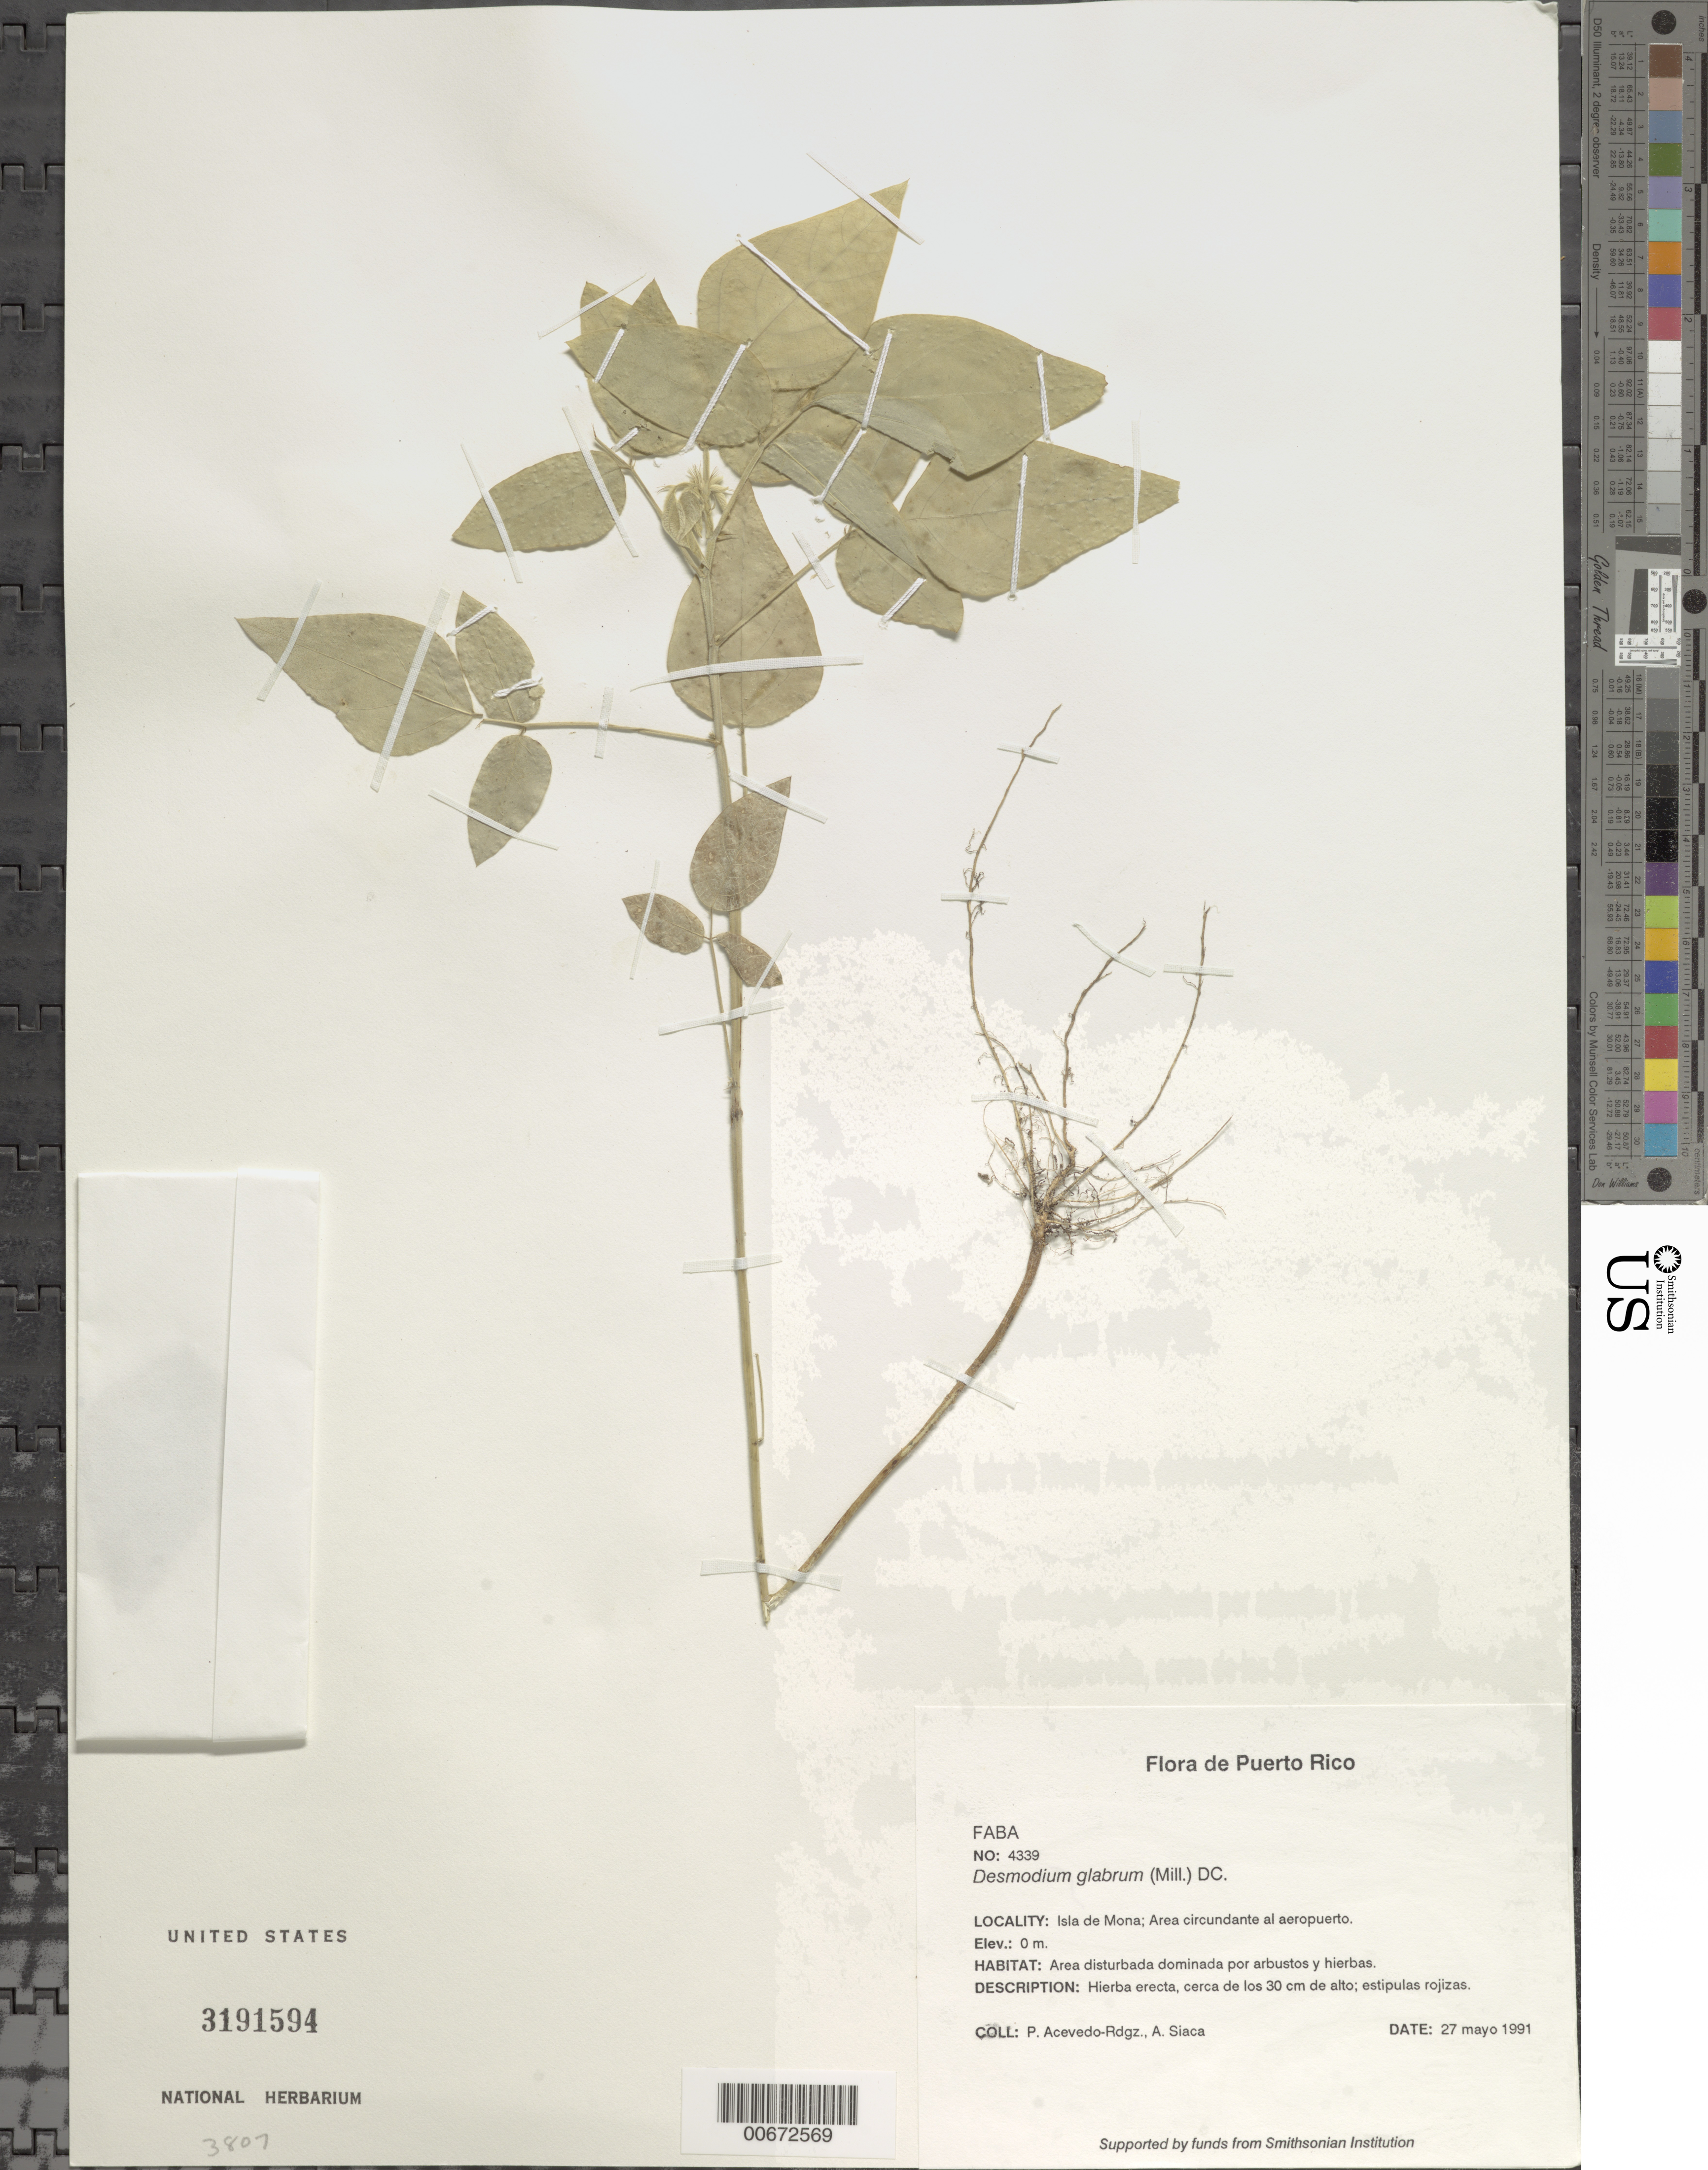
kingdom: Plantae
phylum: Tracheophyta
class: Magnoliopsida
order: Fabales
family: Fabaceae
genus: Desmodium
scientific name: Desmodium glabrum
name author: (Mill.) DC.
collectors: P. Acevedo-Rodr. & A. Siaca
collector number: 4339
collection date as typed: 27 May 1991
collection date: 1991-05-27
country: Puerto Rico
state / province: Mayaguëz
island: Mona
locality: Isla de Mona; Area circundante al aeropuerto.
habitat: Area disturbada dominada por arbustos y hierbas.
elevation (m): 0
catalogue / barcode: US 3191594